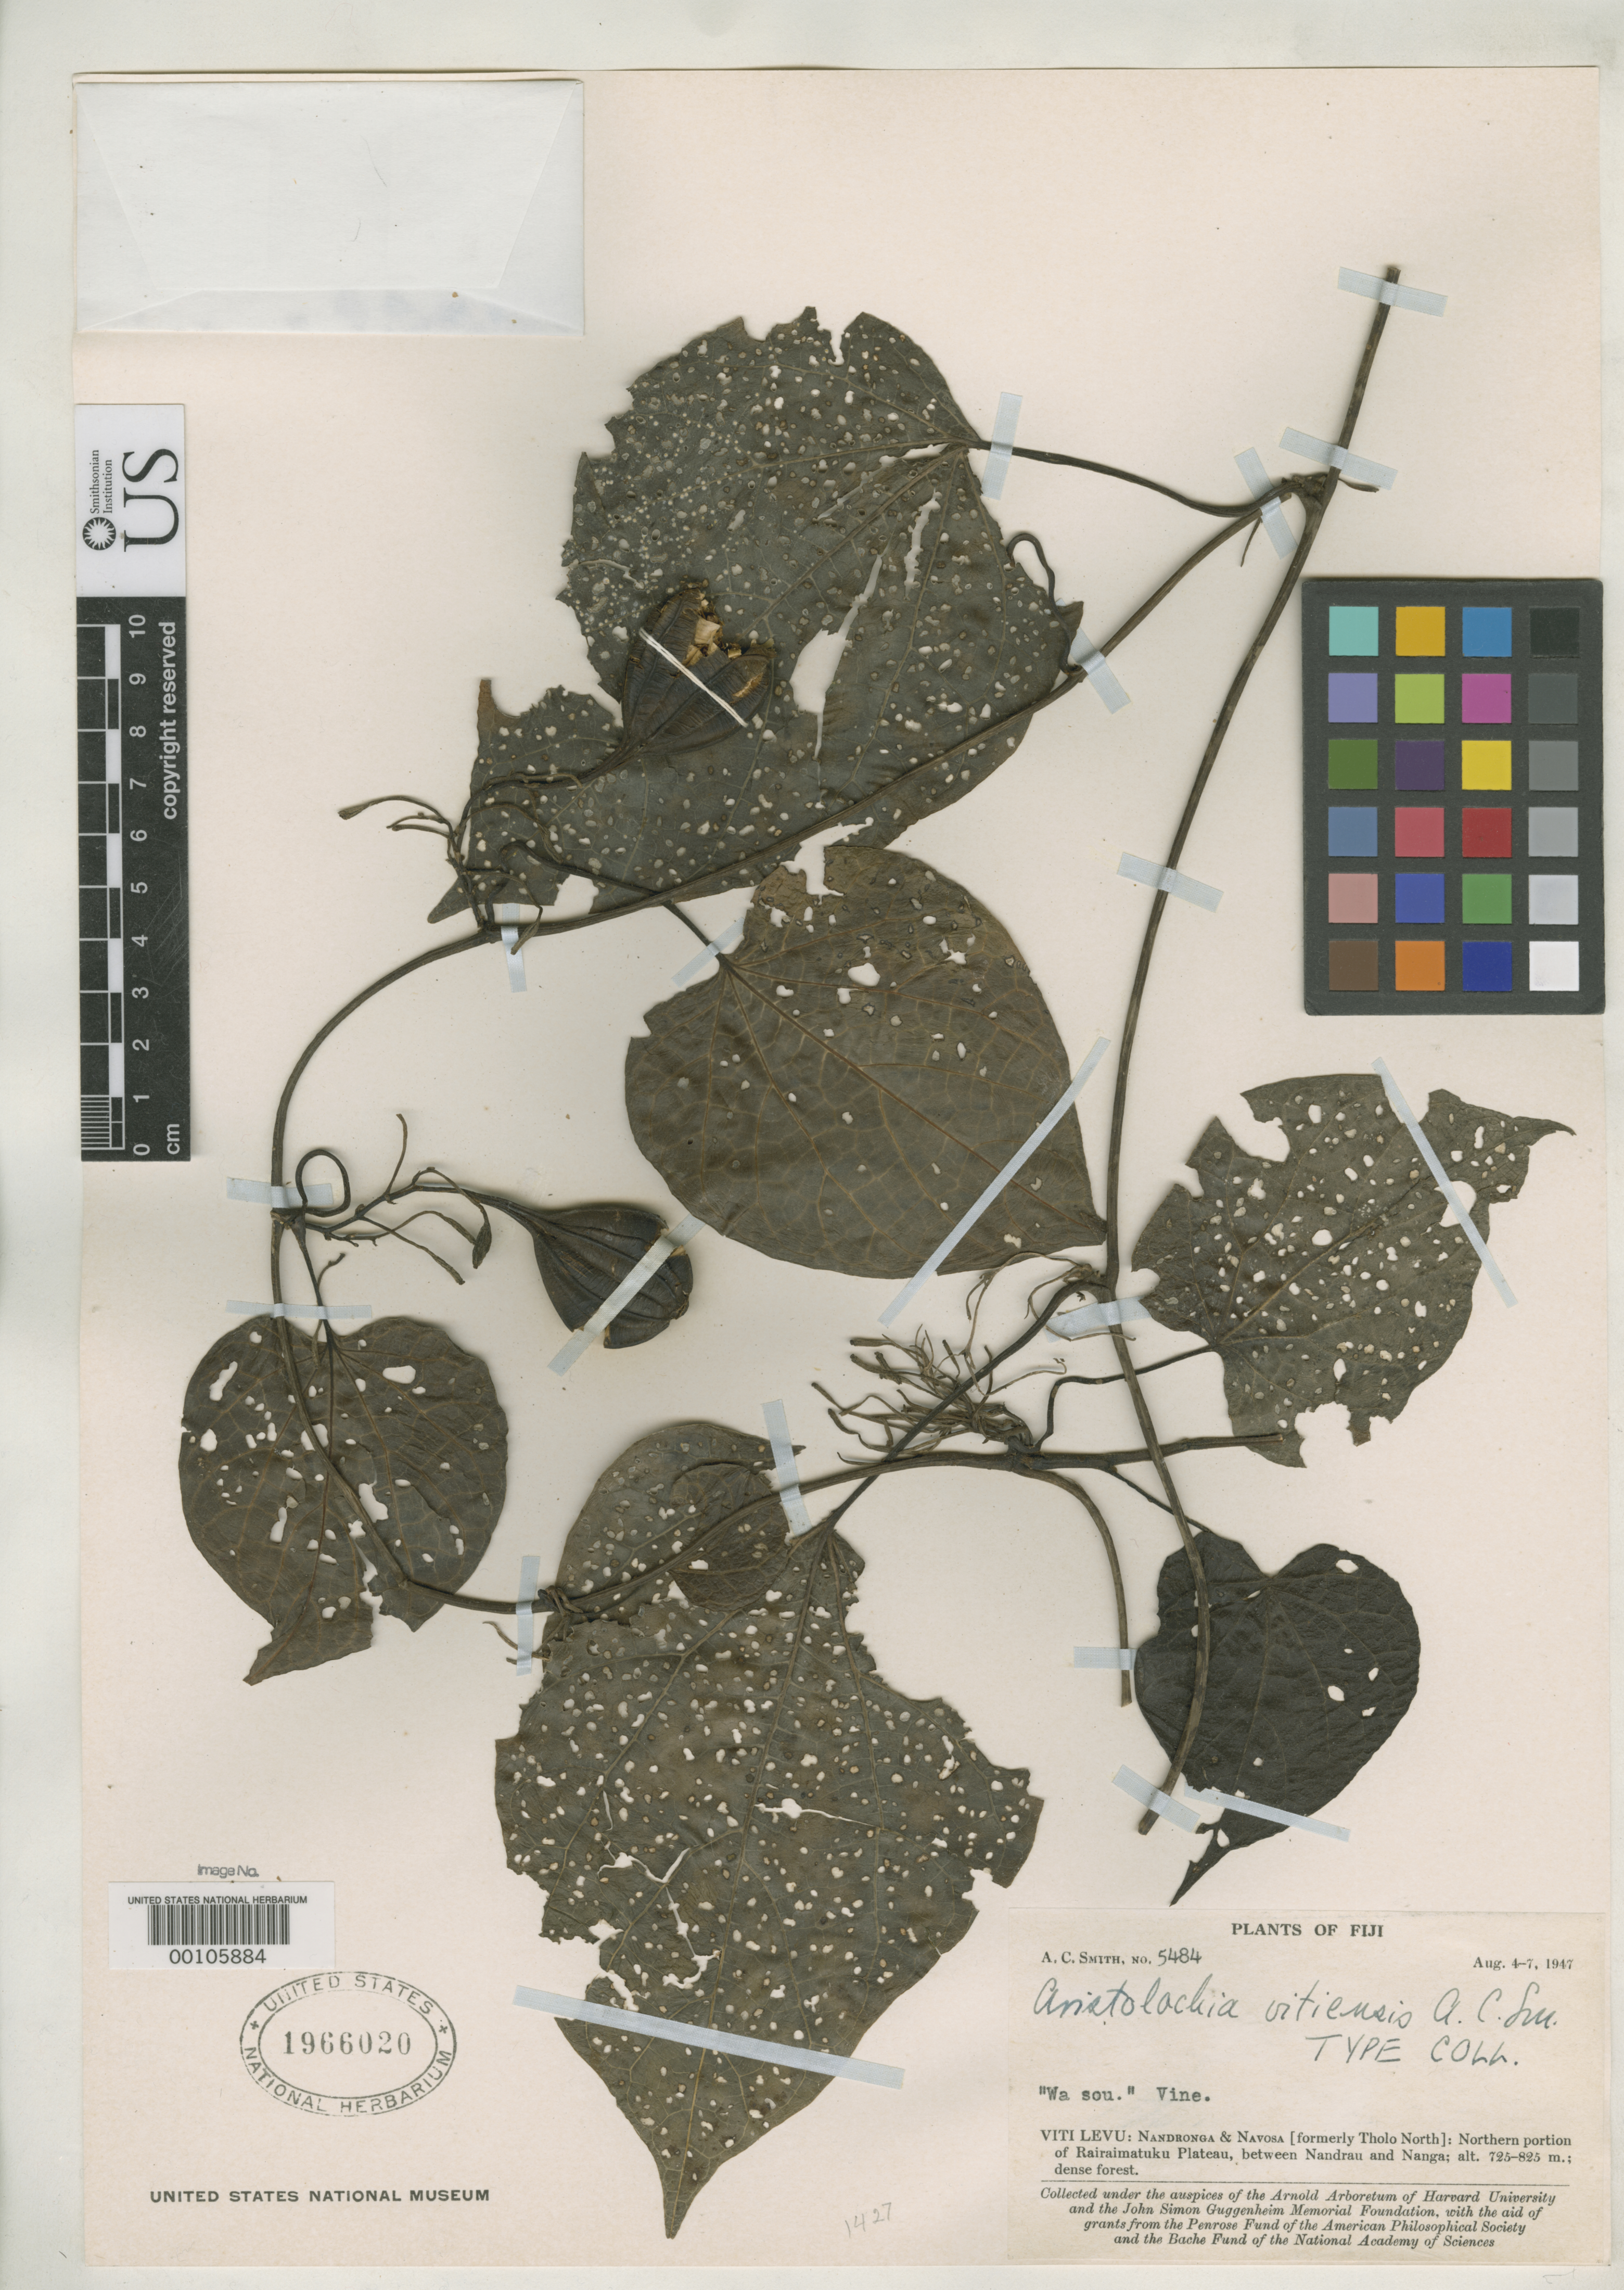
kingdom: Plantae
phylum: Tracheophyta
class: Magnoliopsida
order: Piperales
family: Aristolochiaceae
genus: Aristolochia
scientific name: Aristolochia vitiensis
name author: A.C. Sm.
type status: Isotype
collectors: A. C. Smith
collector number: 5484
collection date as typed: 04 Aug 1947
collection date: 1947-08-04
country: Fiji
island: Viti Levu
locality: Nandronga & Navosa, S slope of Nausori Highlands, Namosi Creek above Tumbengsolo. [Viti Levu Group]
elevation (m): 450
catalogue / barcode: US 1966020